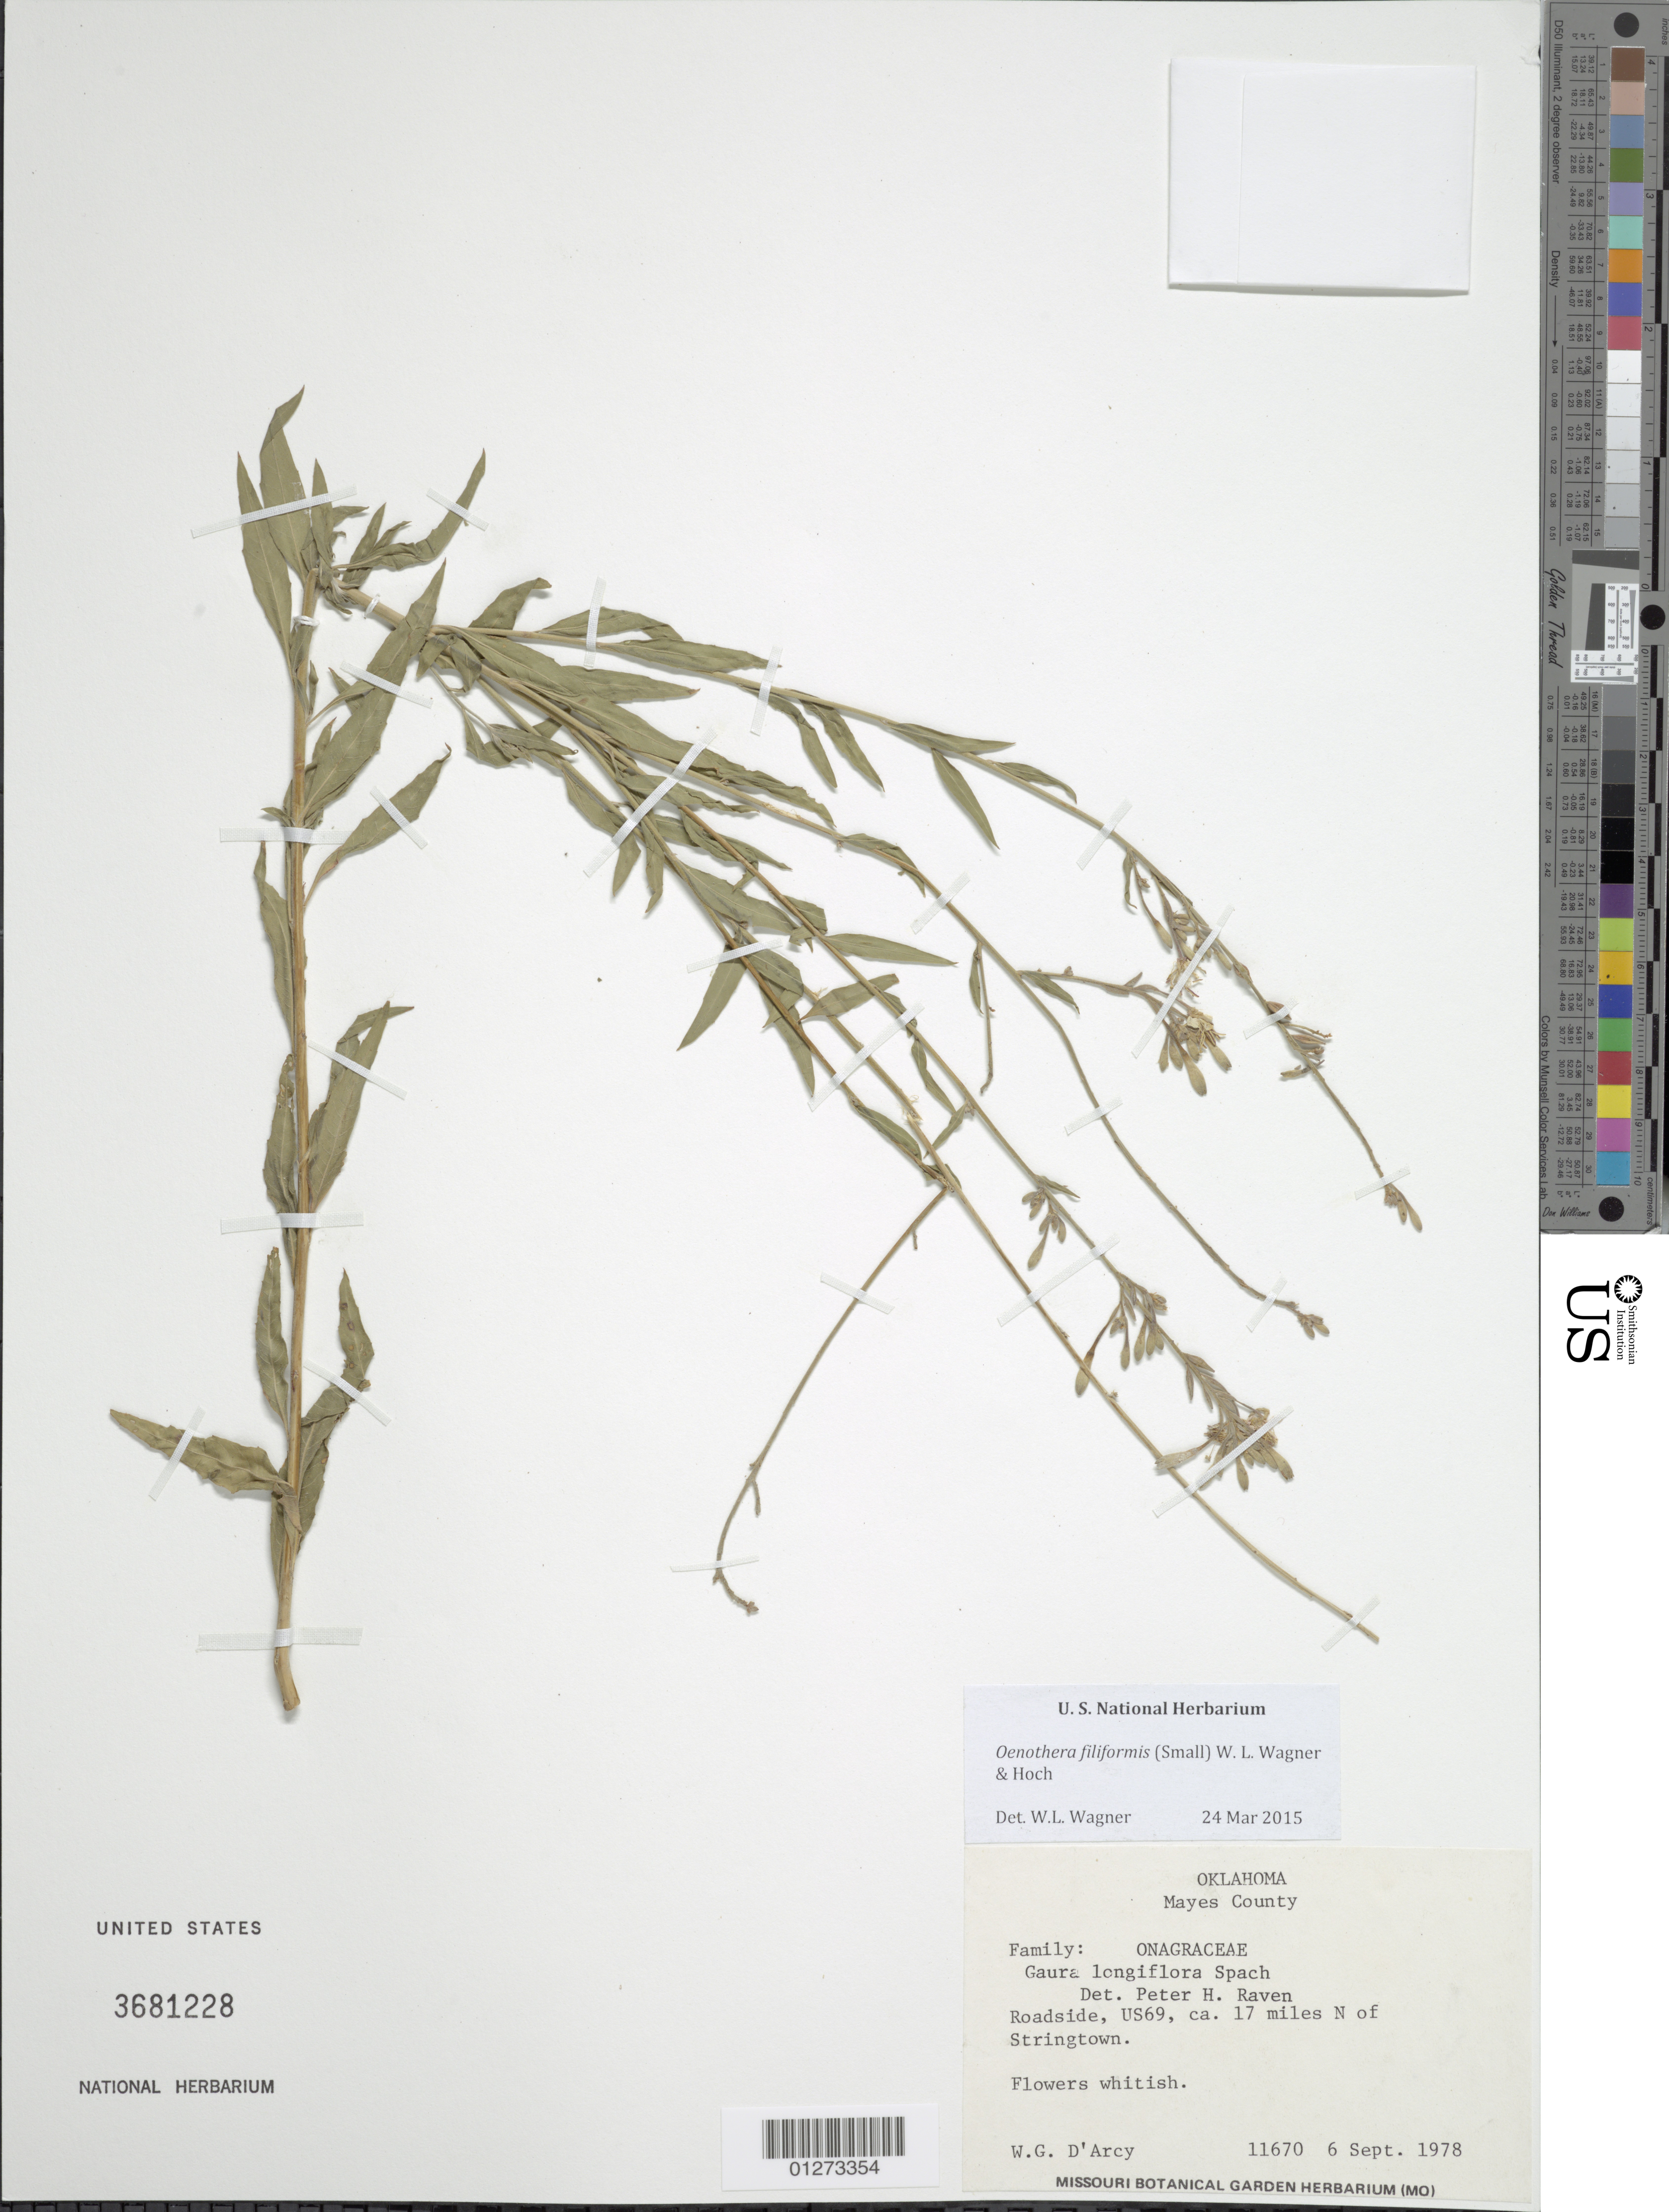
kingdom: Plantae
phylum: Tracheophyta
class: Magnoliopsida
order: Myrtales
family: Onagraceae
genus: Oenothera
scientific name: Oenothera filiformis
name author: (Small) W.L. Wagner & Hoch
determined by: Wagner, W. L., (BOT), Smithsonian Institution - National Museum of Natural History (UNITED STATES)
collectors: W. G. D'Arcy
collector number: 11670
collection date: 1978-09-06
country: United States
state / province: Oklahoma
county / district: Mayes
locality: US 69, ca 17 miles N of Stringtown.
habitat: Roadside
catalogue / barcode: US 3681228